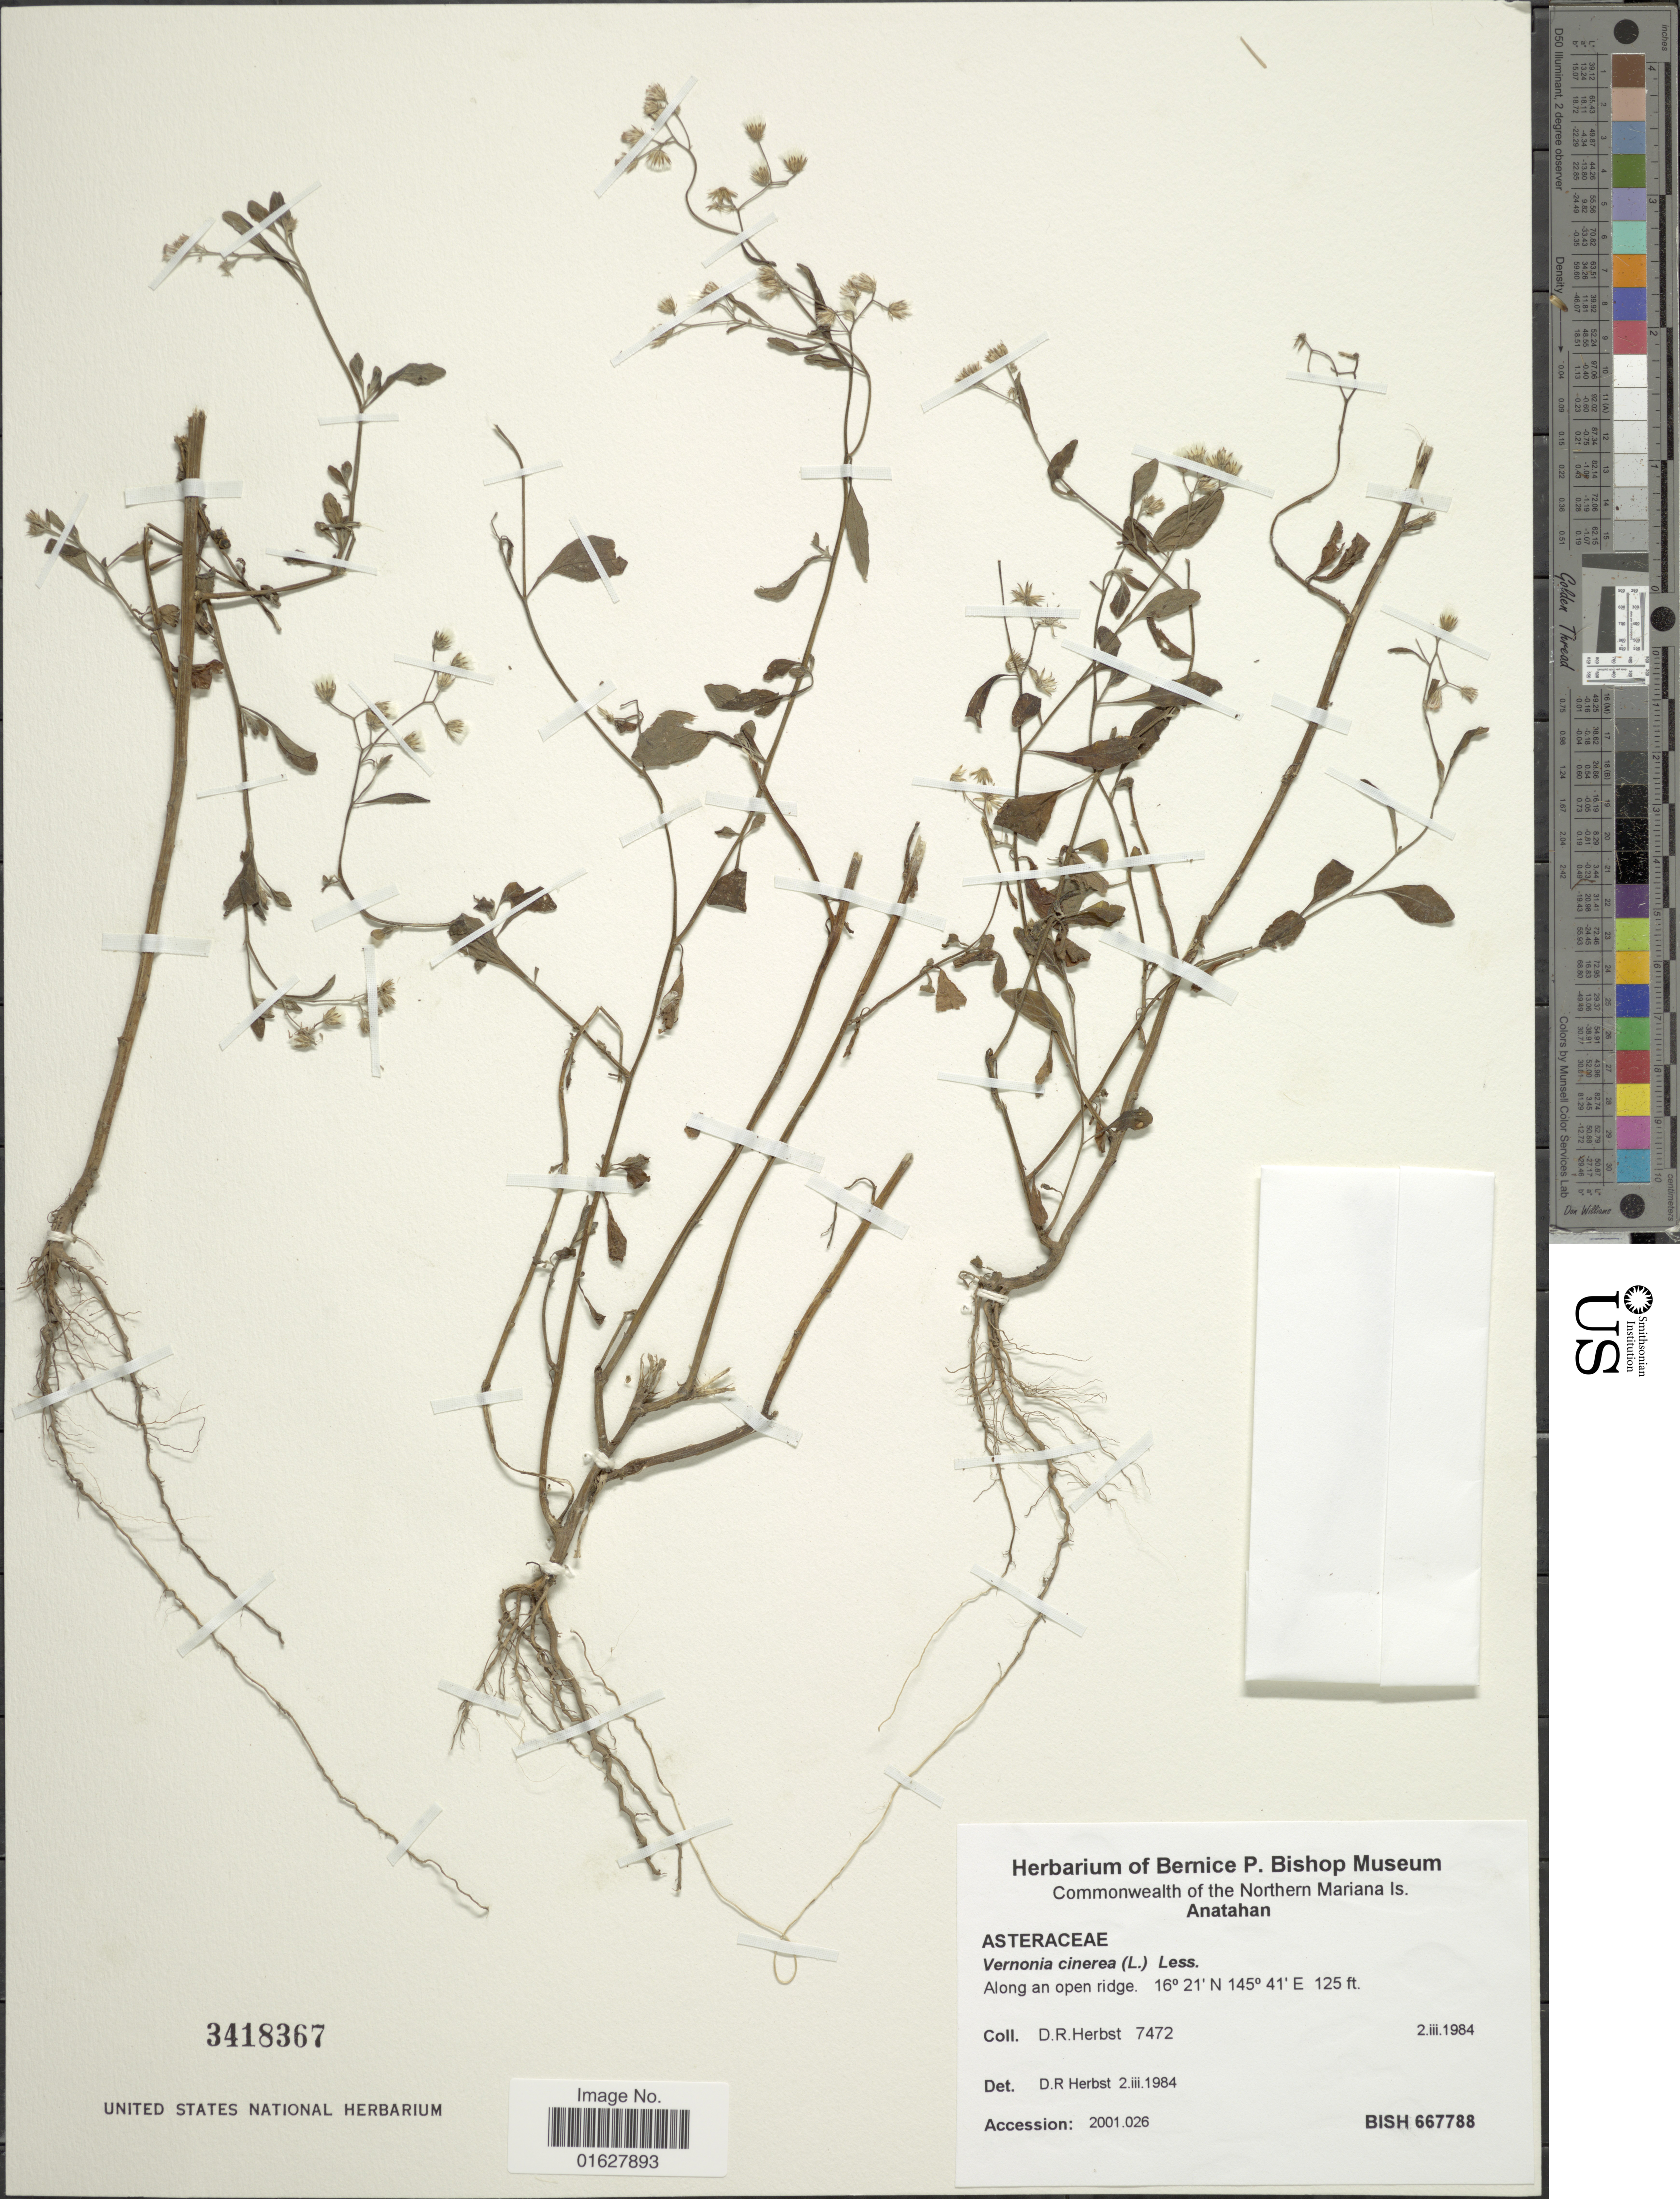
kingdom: Plantae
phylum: Tracheophyta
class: Magnoliopsida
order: Asterales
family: Asteraceae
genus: Cyanthillium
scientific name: Cyanthillium cinereum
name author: (L.) H. Rob.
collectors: D. R. Herbst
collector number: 7472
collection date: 1984-03-02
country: Northern Mariana Islands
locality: Anatahan. Along an open ridge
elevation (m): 38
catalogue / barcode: US 3418367